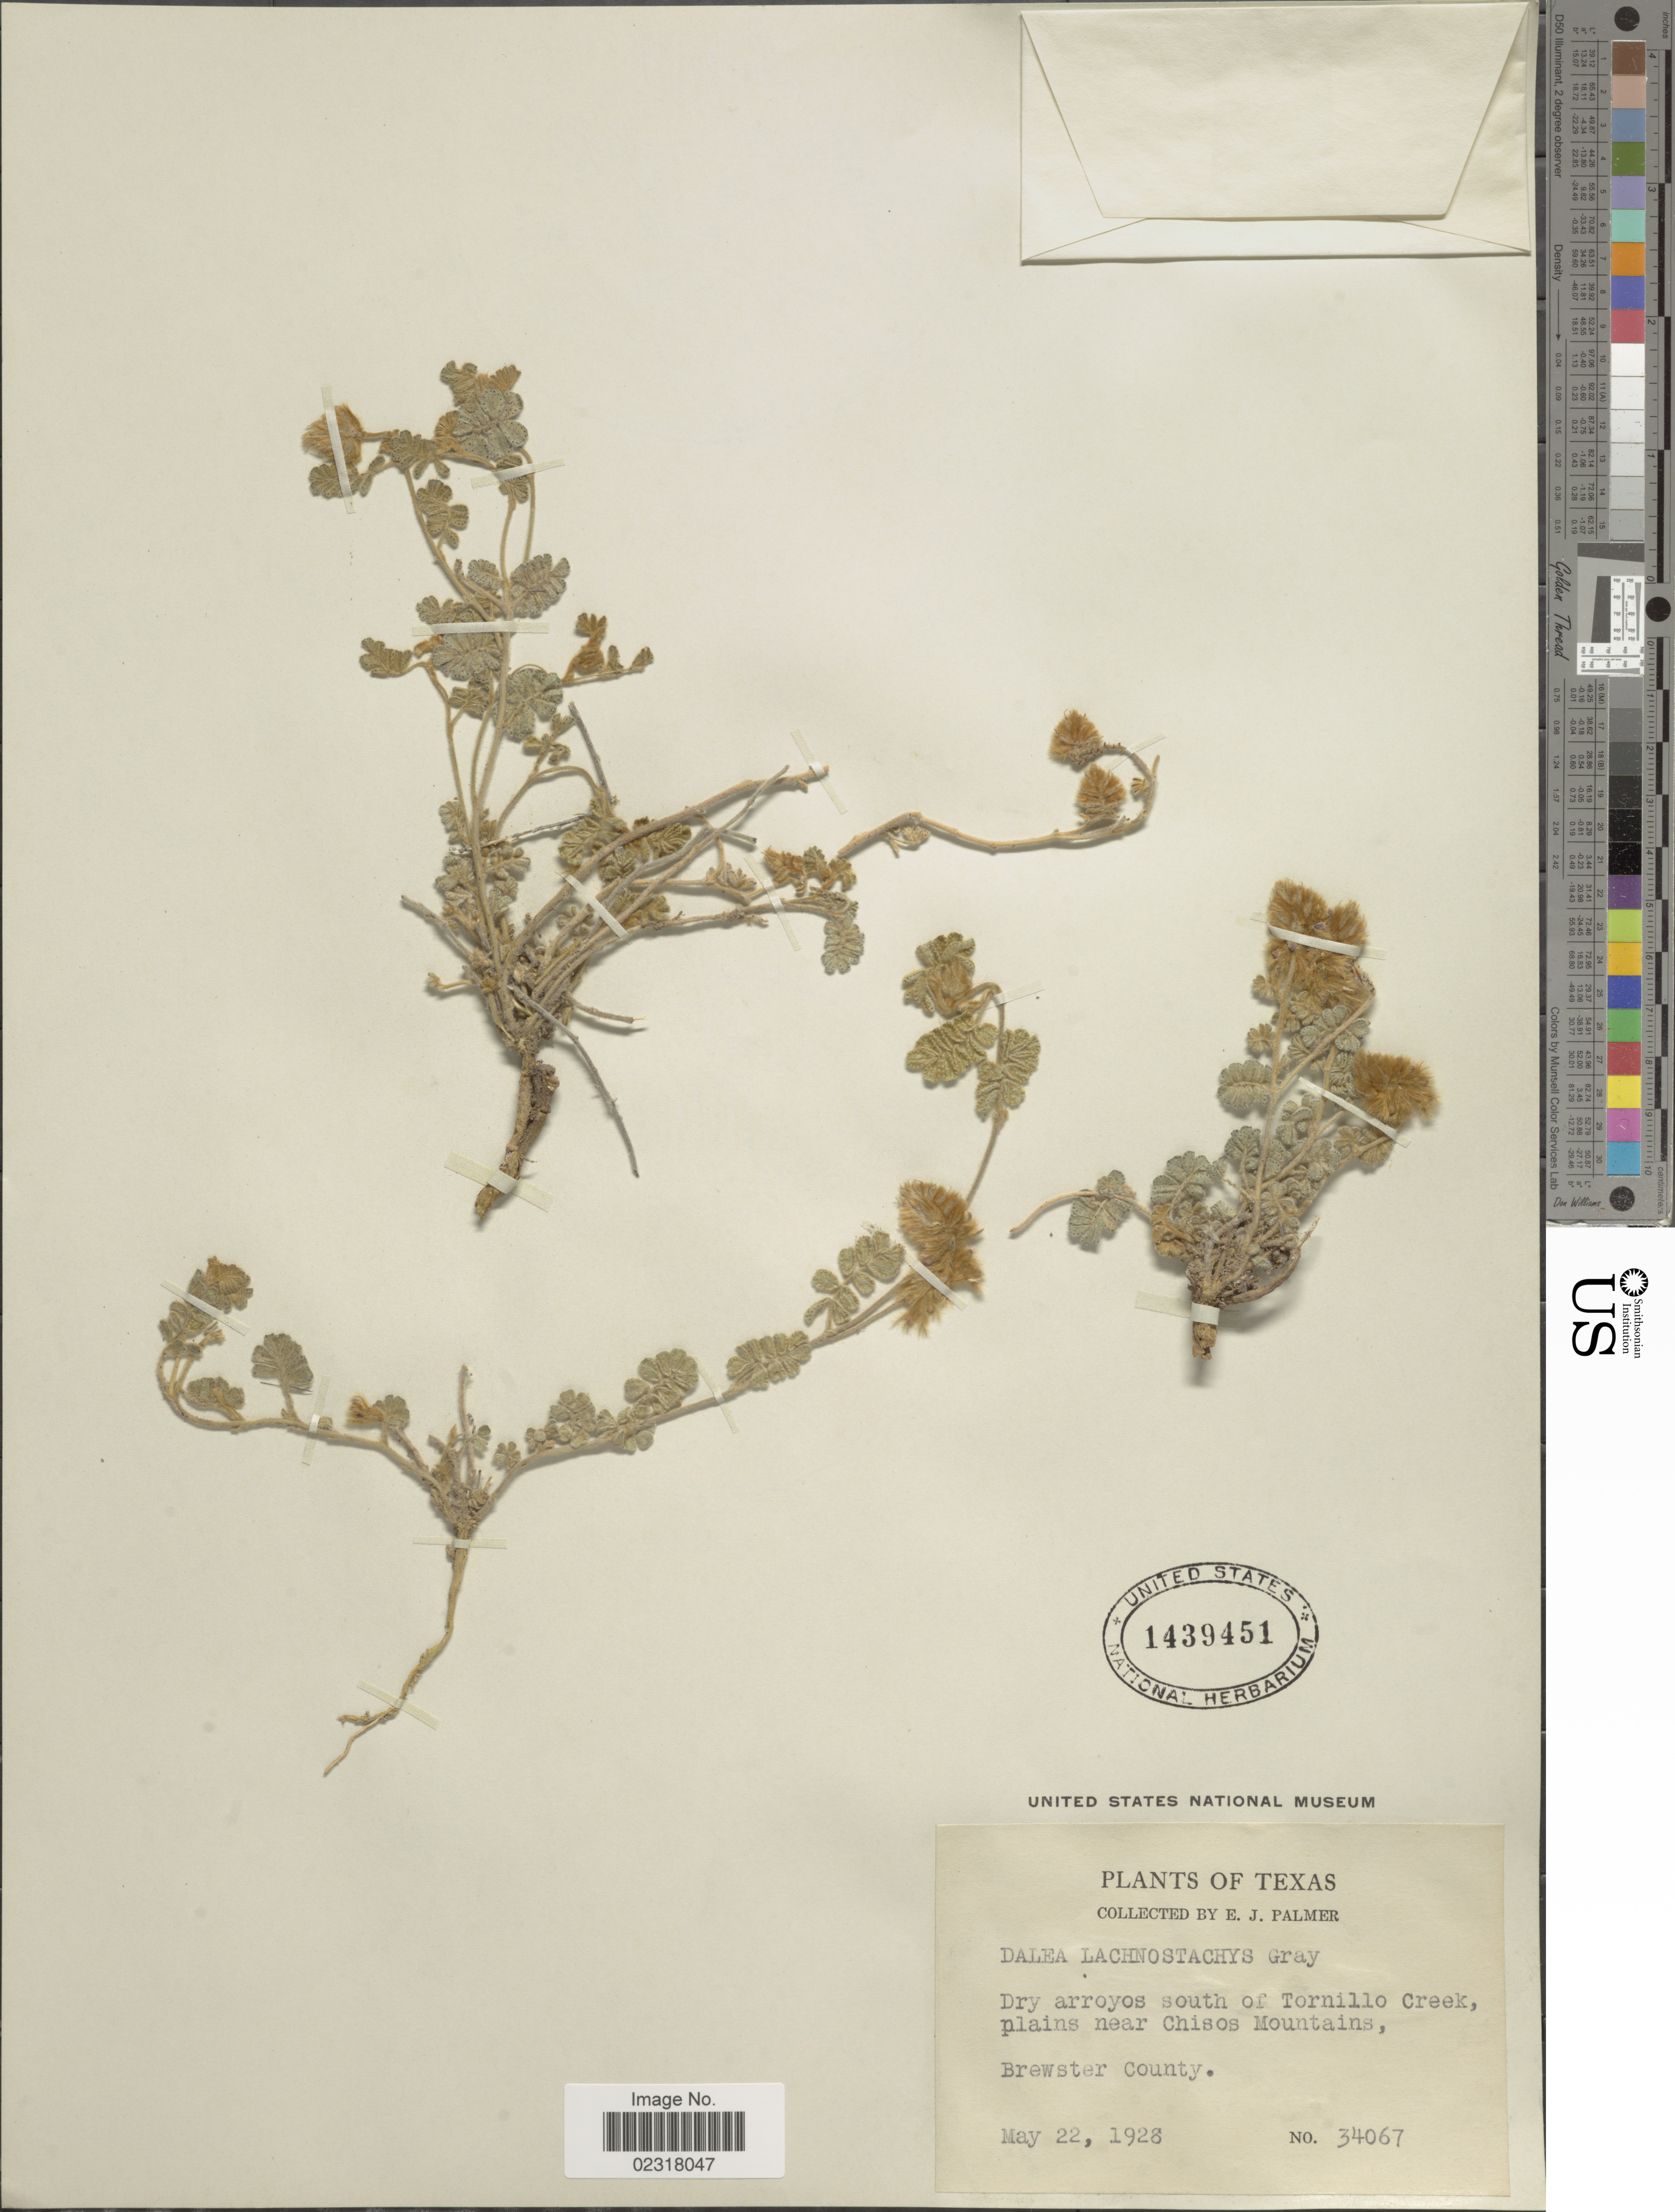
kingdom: Plantae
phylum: Tracheophyta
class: Magnoliopsida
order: Fabales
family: Fabaceae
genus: Dalea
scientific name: Dalea neomexicana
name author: (A. Gray) Cory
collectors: E. J. Palmer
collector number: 34067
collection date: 1928-05-22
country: United States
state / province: Texas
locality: Dry arroyos south of Tornillo Creek, plains near Chisos Mountains, Brewster County.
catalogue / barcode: US 1439451